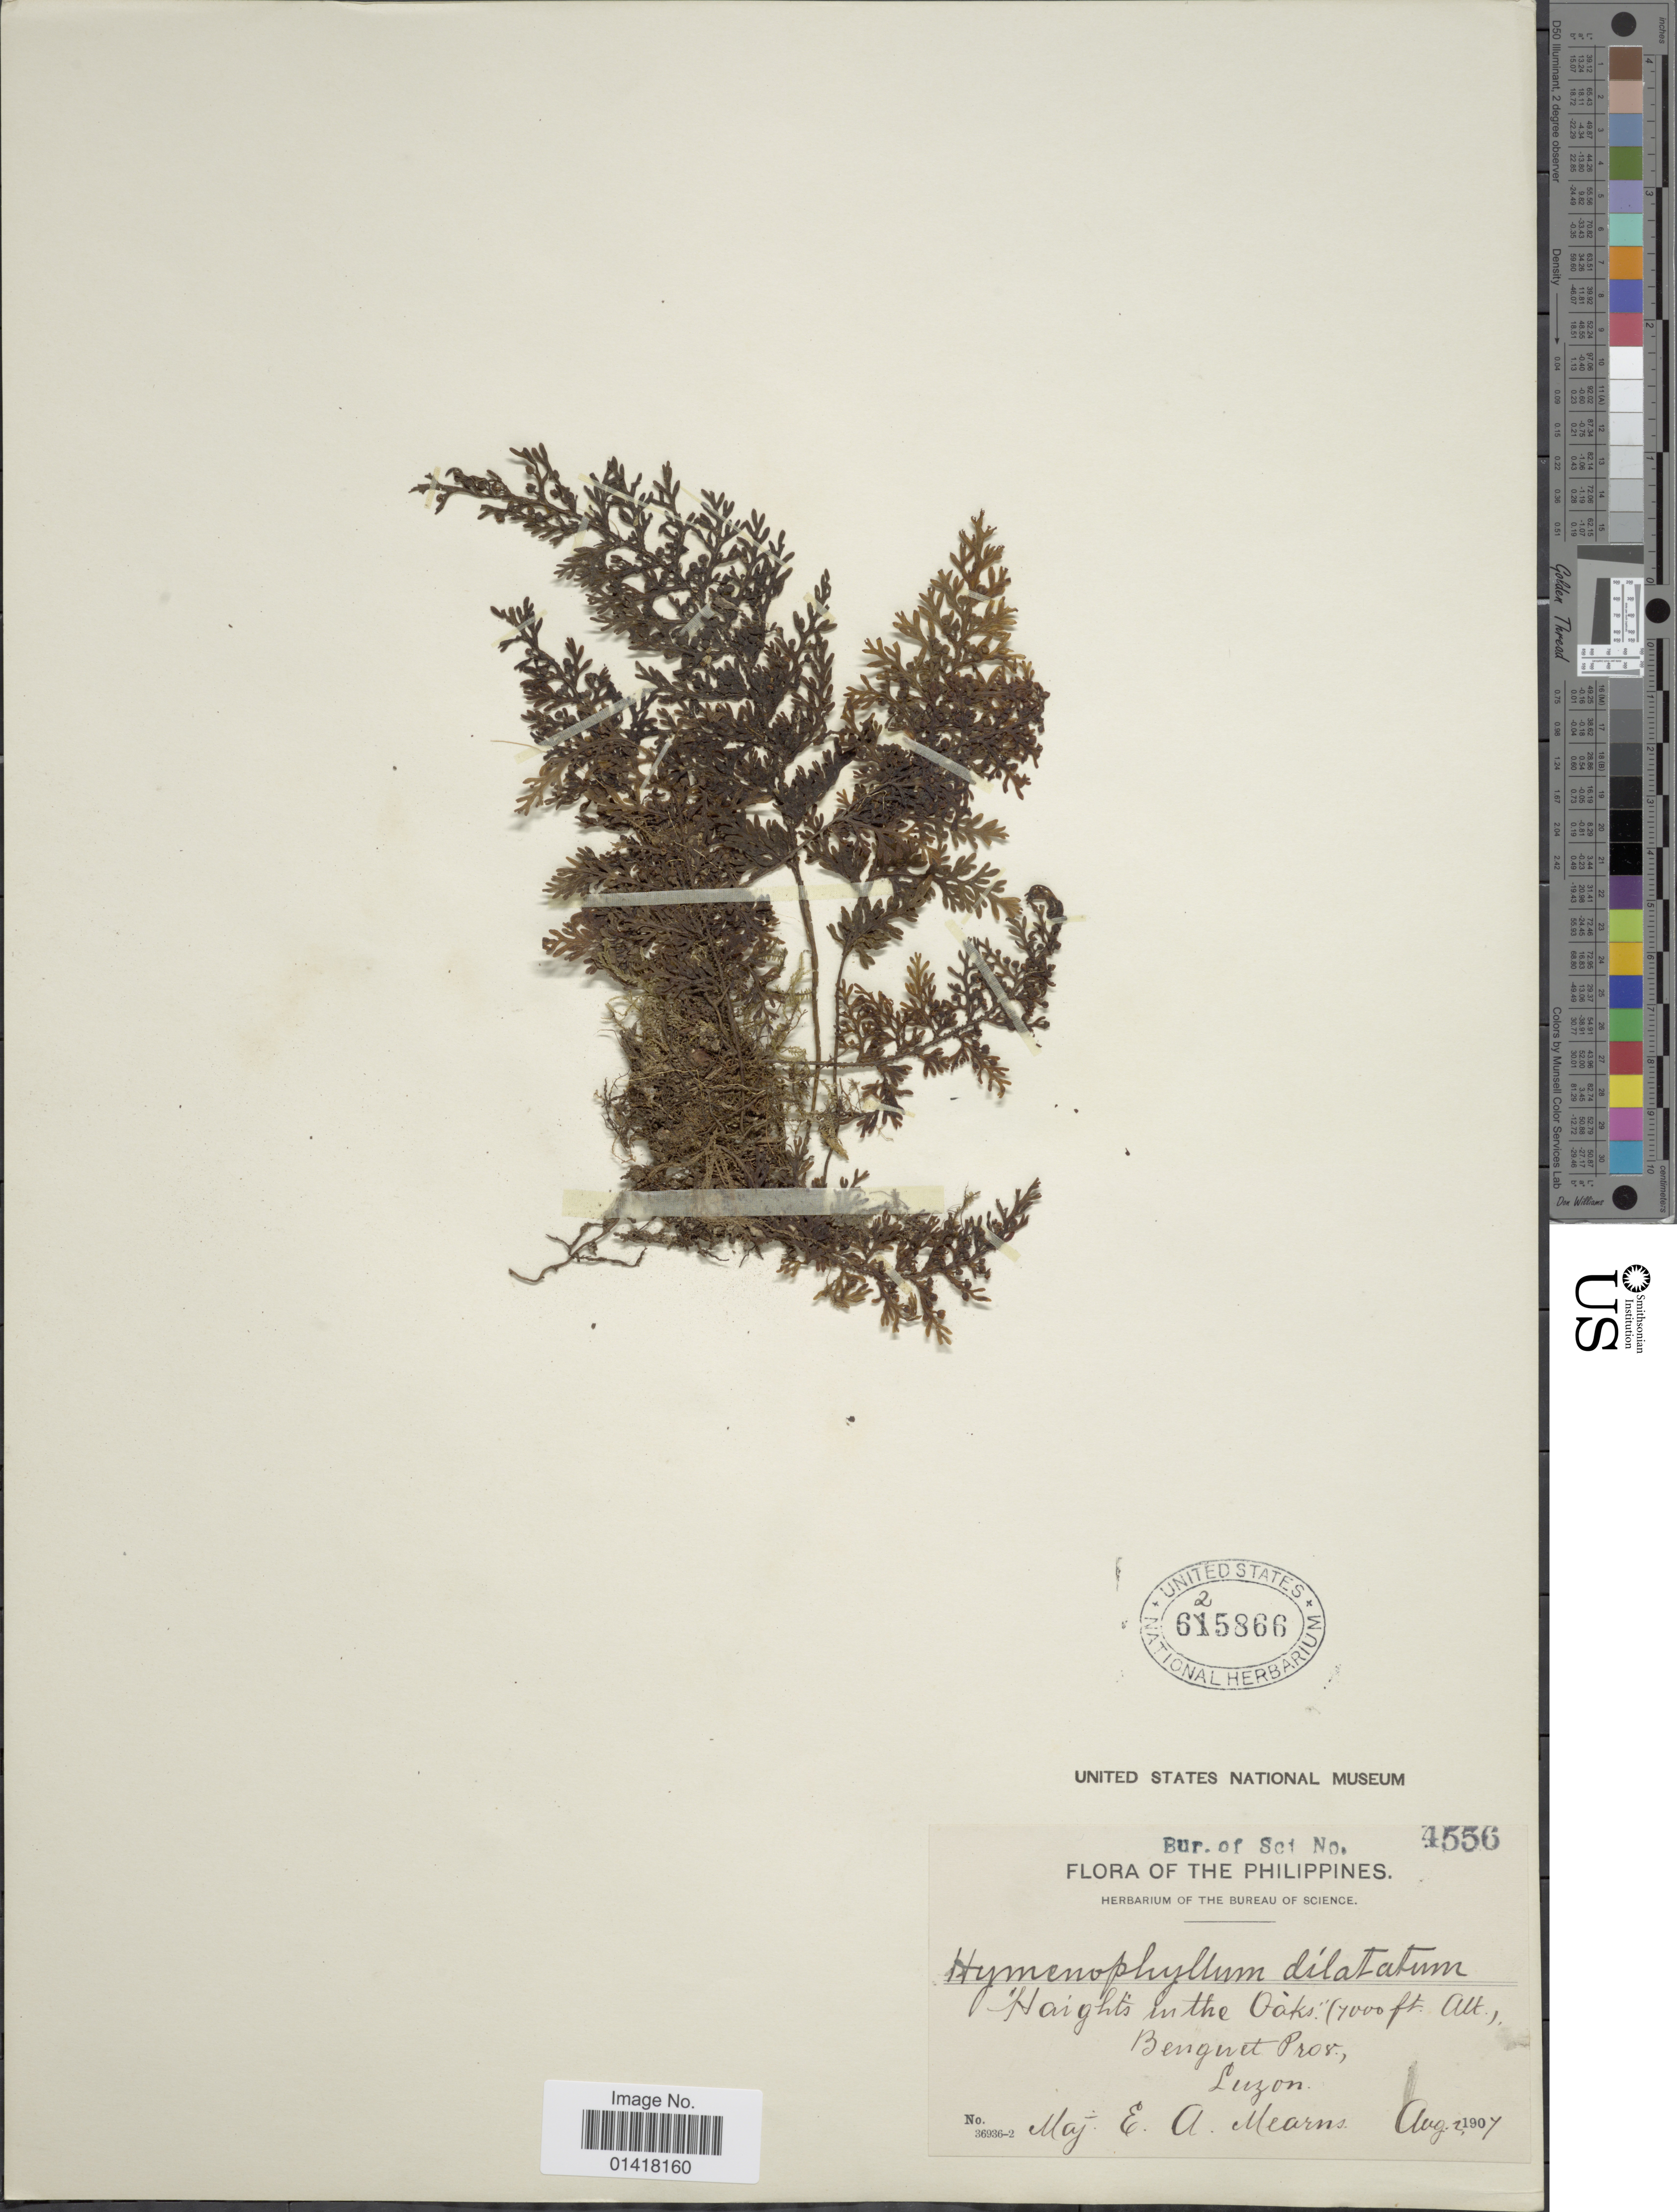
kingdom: Plantae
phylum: Tracheophyta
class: Polypodiopsida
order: Hymenophyllales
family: Hymenophyllaceae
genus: Hymenophyllum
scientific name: Hymenophyllum dilatatum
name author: Sw.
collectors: E. A. Mearns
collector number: Bur. of Sci 4556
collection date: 1907-08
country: Philippines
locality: The Philippines. Haights in the Oaks . Benguet Prov. Luzon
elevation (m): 2134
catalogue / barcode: US 625866